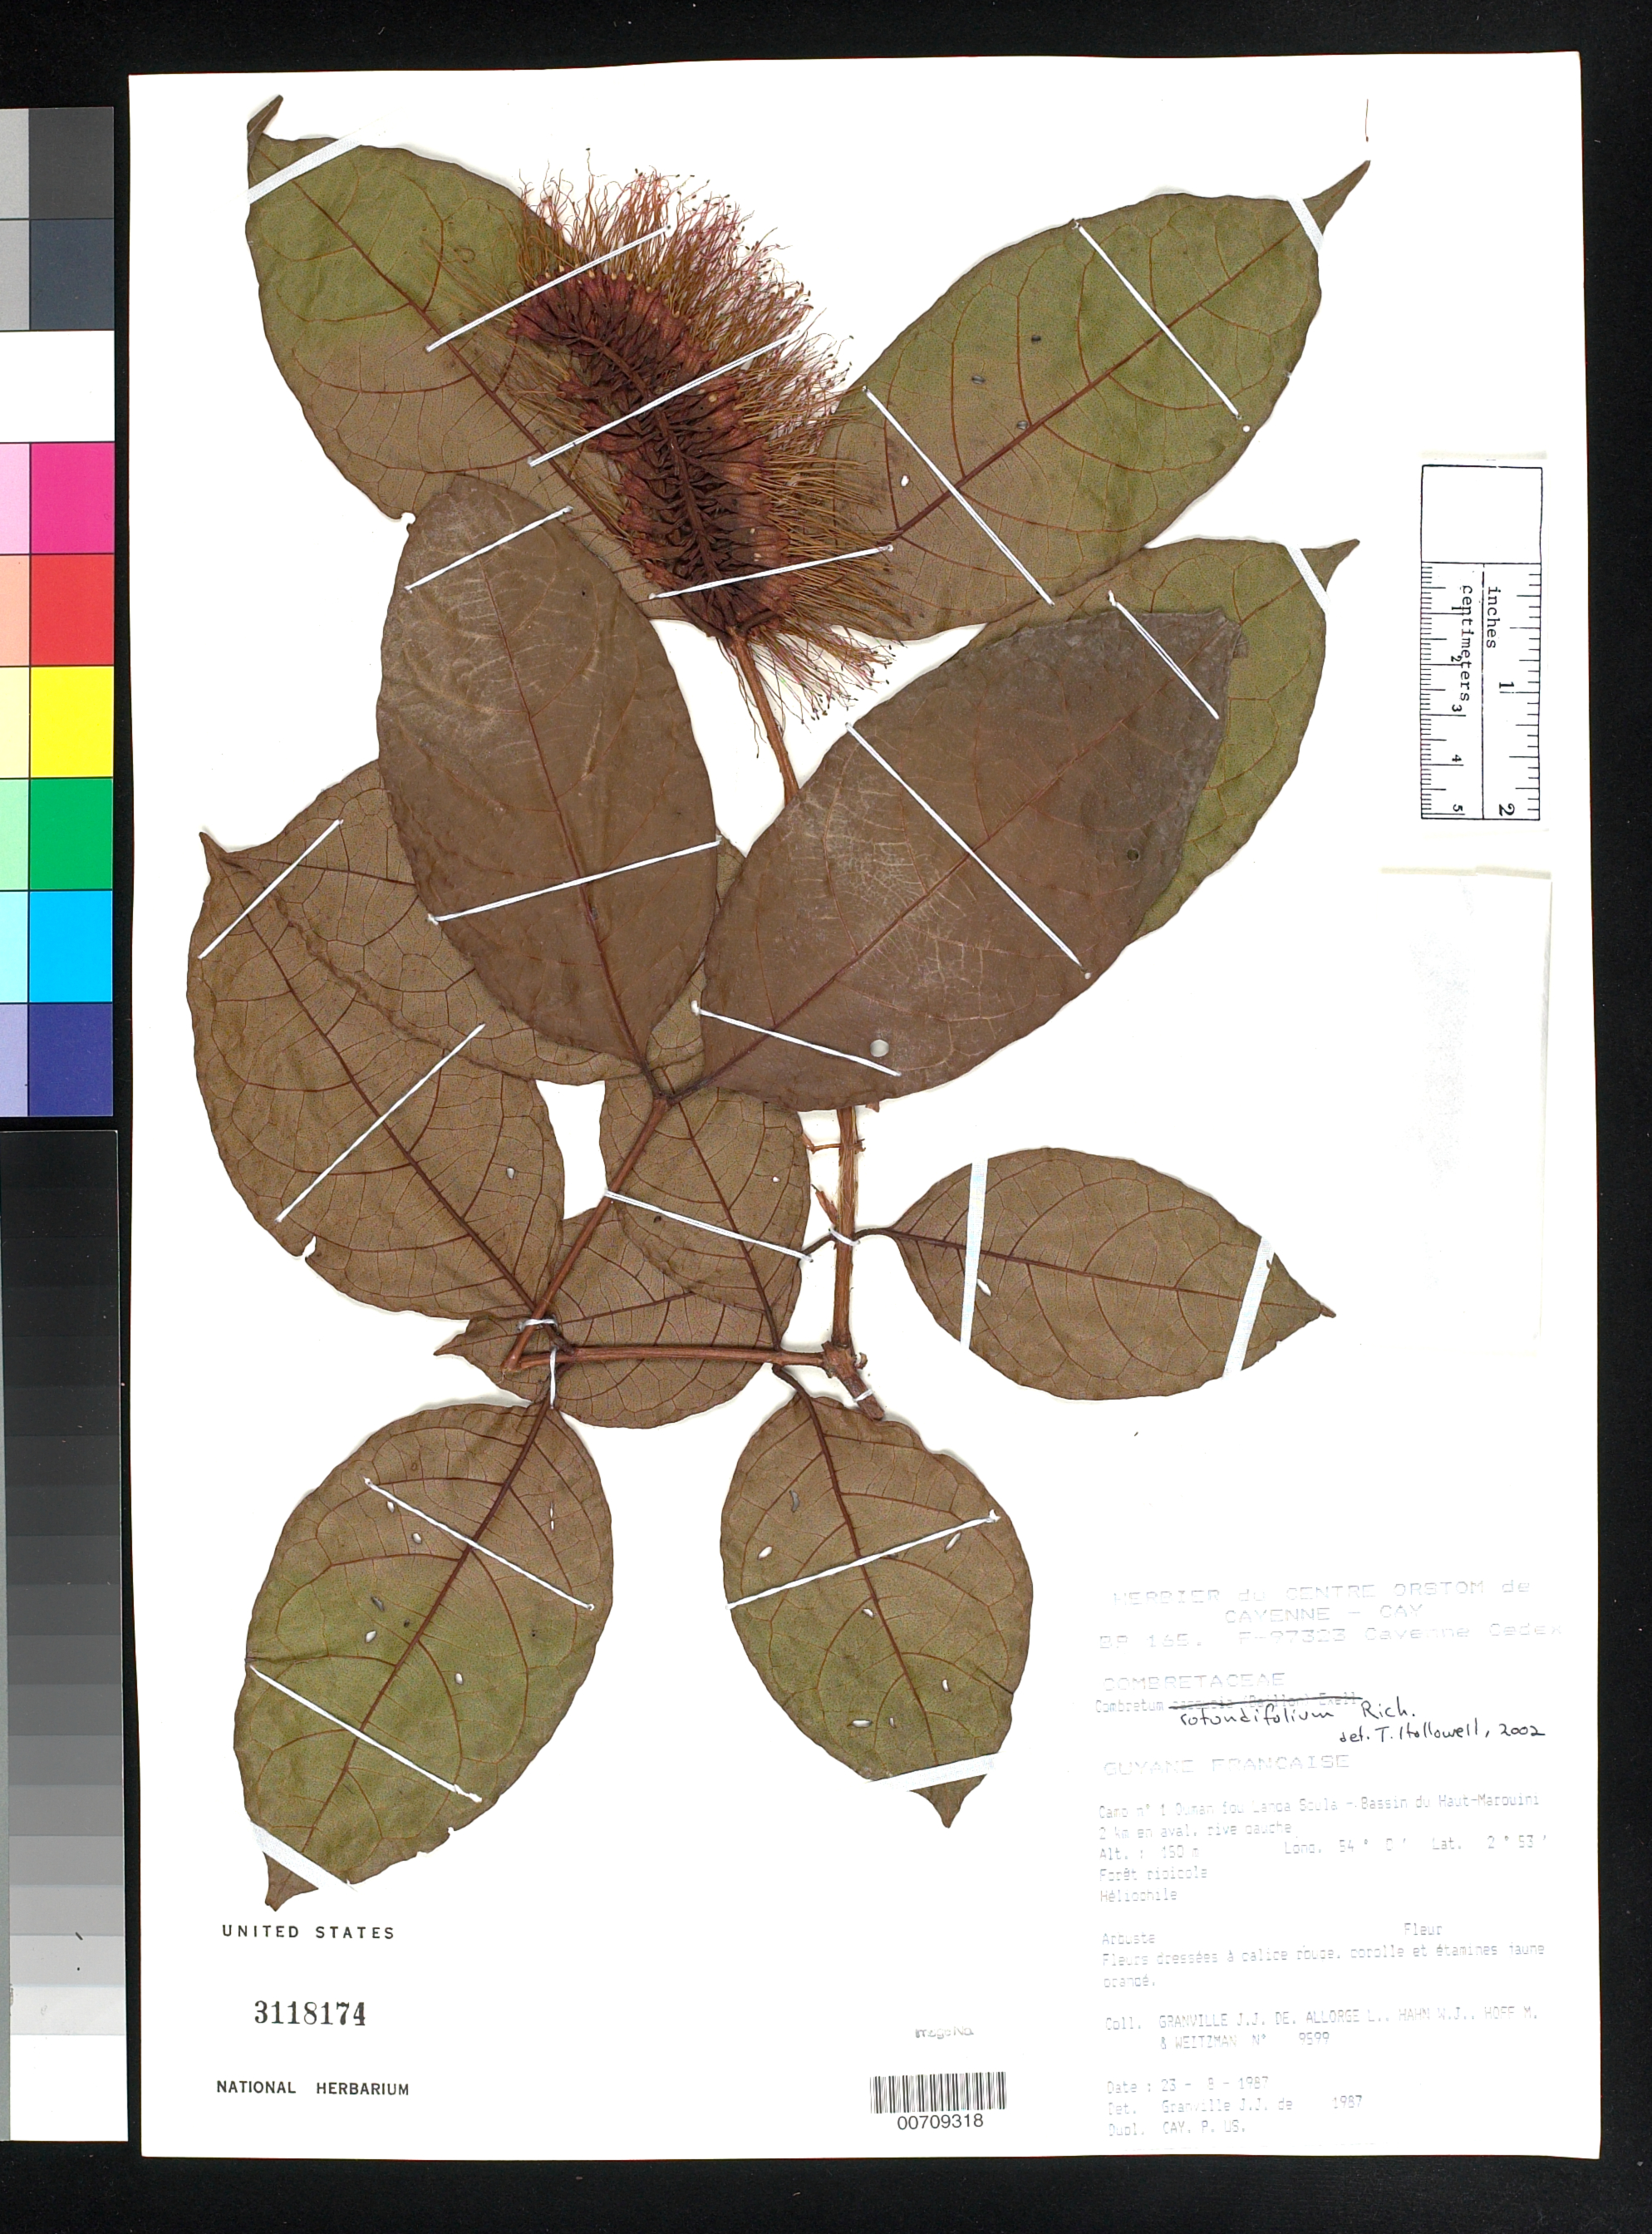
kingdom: Plantae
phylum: Tracheophyta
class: Magnoliopsida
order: Myrtales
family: Combretaceae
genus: Combretum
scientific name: Combretum rotundifolium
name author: Rich.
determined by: Hollowell, T. H., (BOT), Smithsonian Institution - National Museum of Natural History (UNITED STATES)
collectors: J.-J. de Granville, L. Allorge, W. J. Hahn, M. Hoff & A. L. Weitzman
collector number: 9599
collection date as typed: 23-Aug-87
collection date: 1987-08-23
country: French Guiana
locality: Ouman fou Langa Soula, Camp #1, Bassin du Haut-Marouini, 2 km en aval, rive gauche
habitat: Forêt ripicole. Heliophile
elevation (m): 150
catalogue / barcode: US 3118174